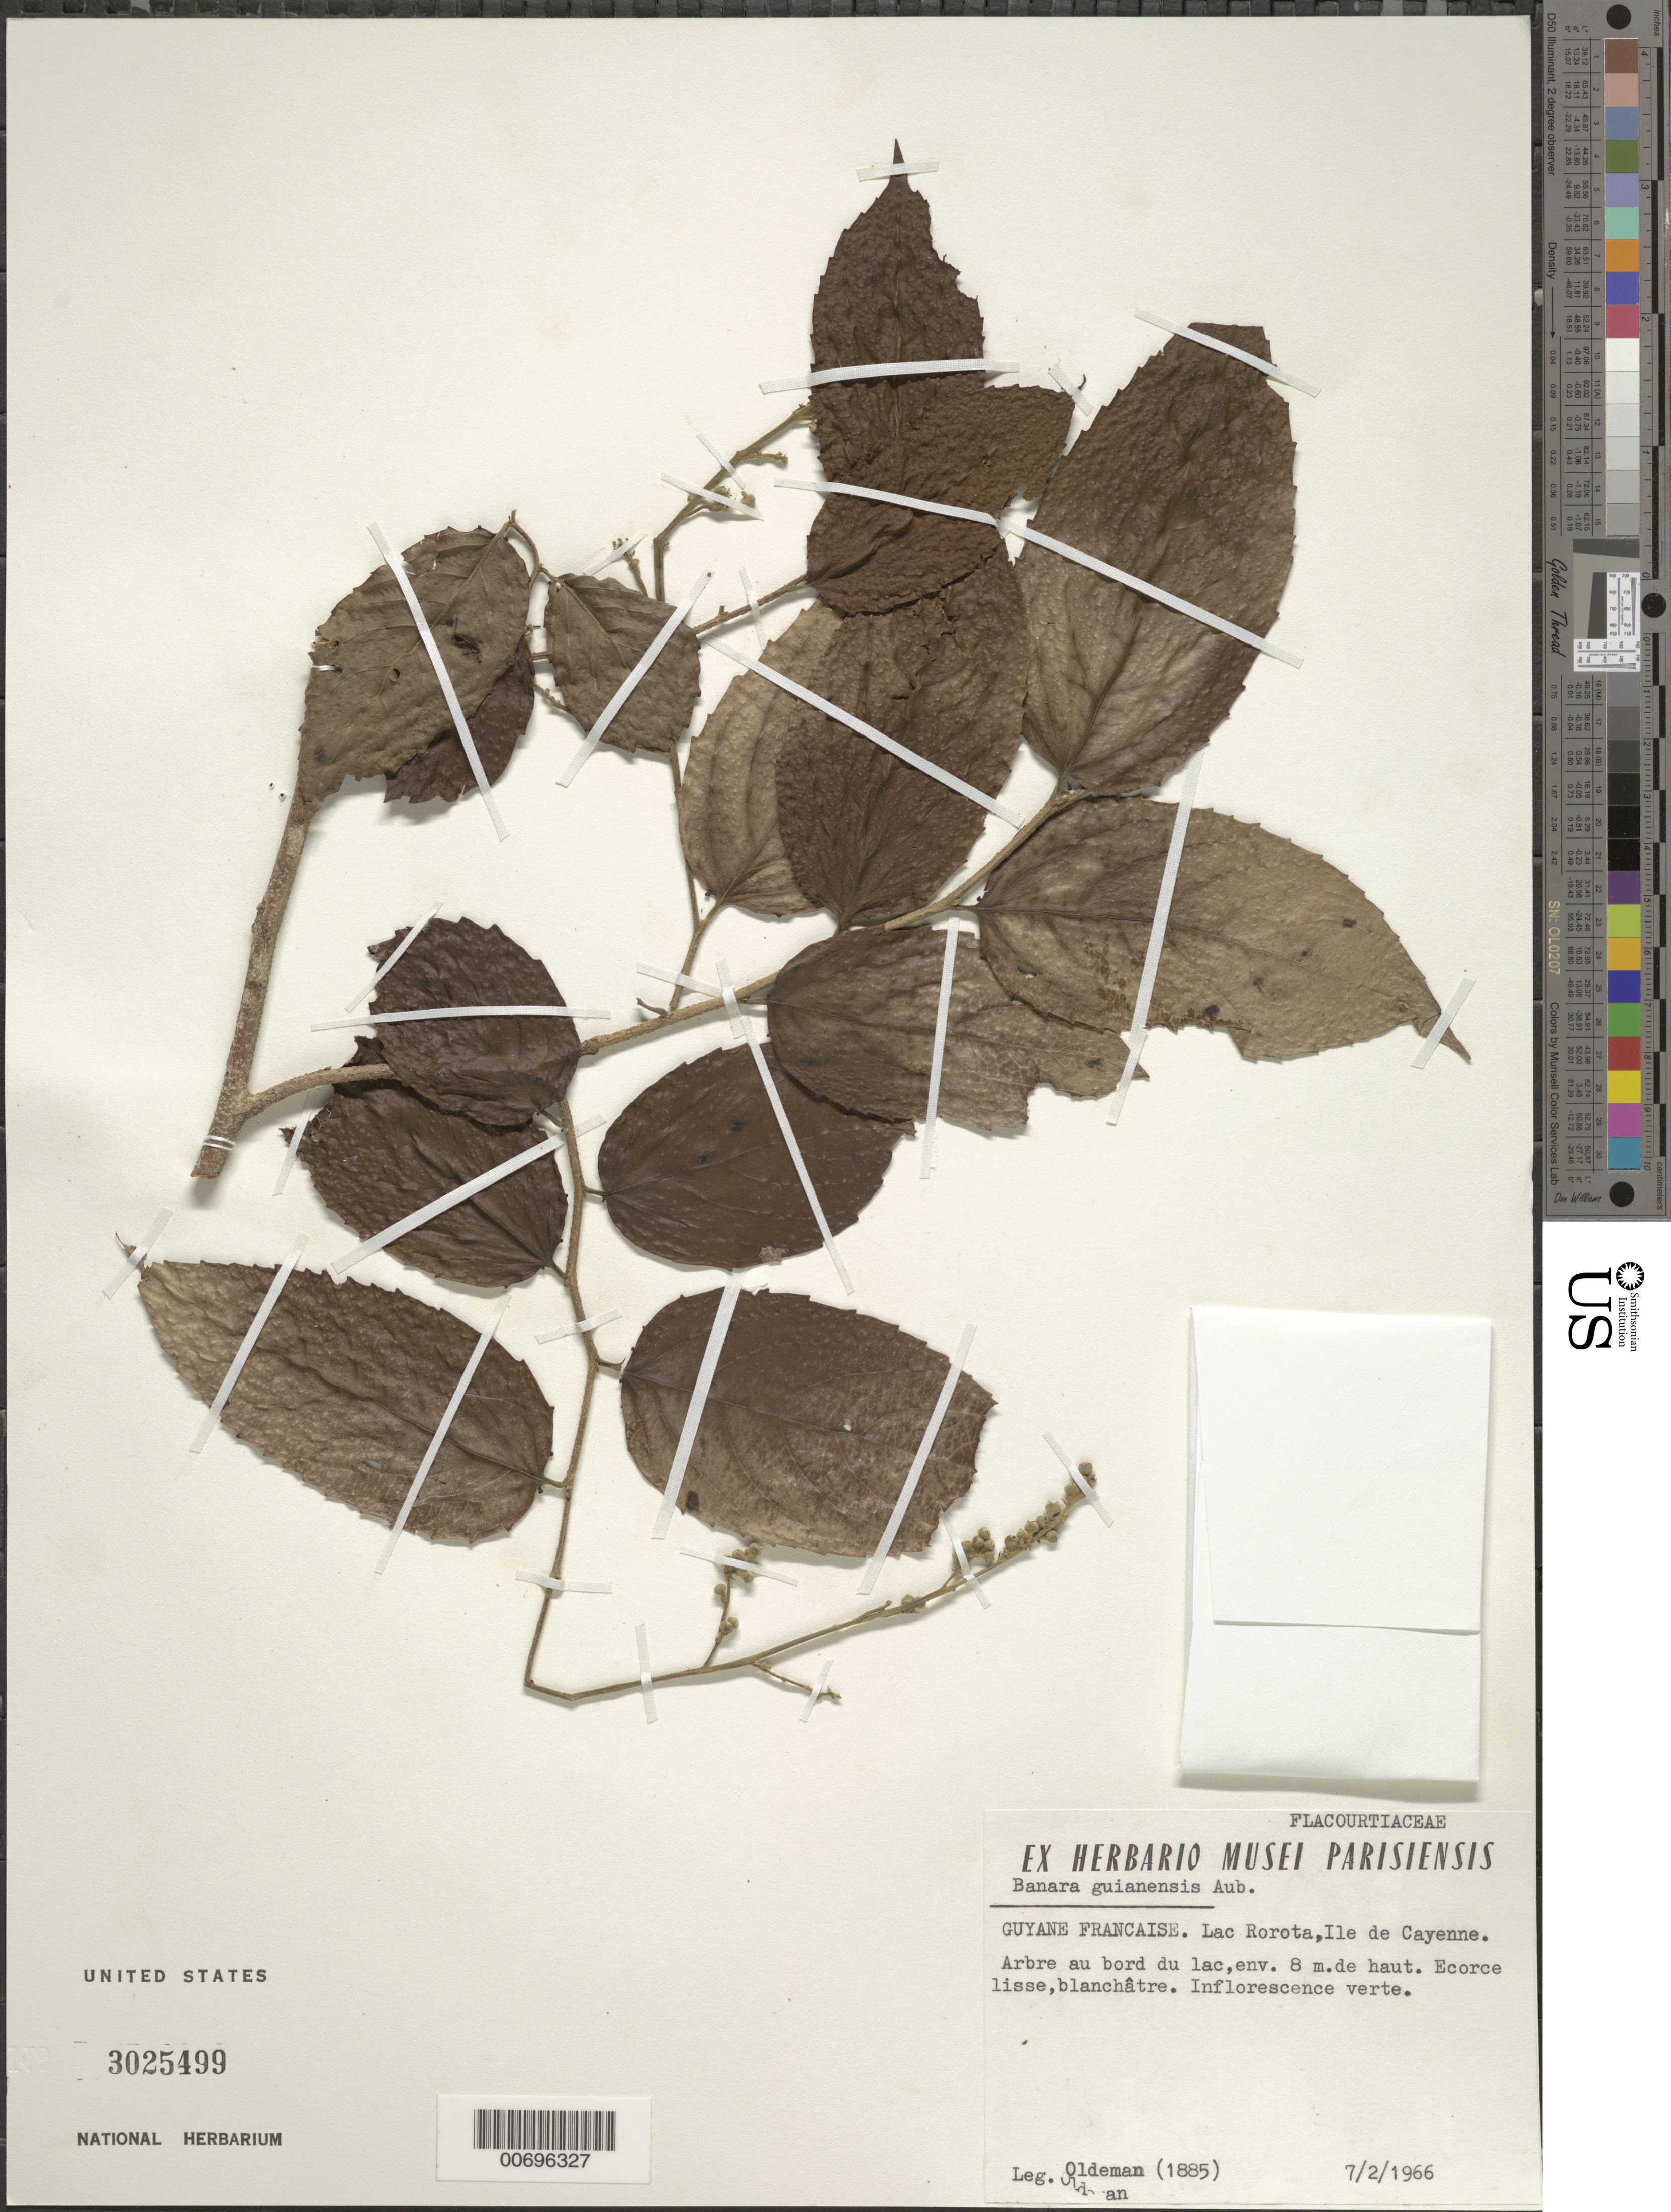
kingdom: Plantae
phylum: Tracheophyta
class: Magnoliopsida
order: Malpighiales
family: Salicaceae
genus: Banara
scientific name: Banara guianensis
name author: Aubl.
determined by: Mori, Scott A.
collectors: R. Oldeman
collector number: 1885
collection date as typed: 7-Feb-66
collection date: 1966-02-07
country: French Guiana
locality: Lac du Rorota - Ile de Cayenne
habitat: Bord de lac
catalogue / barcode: US 3025499